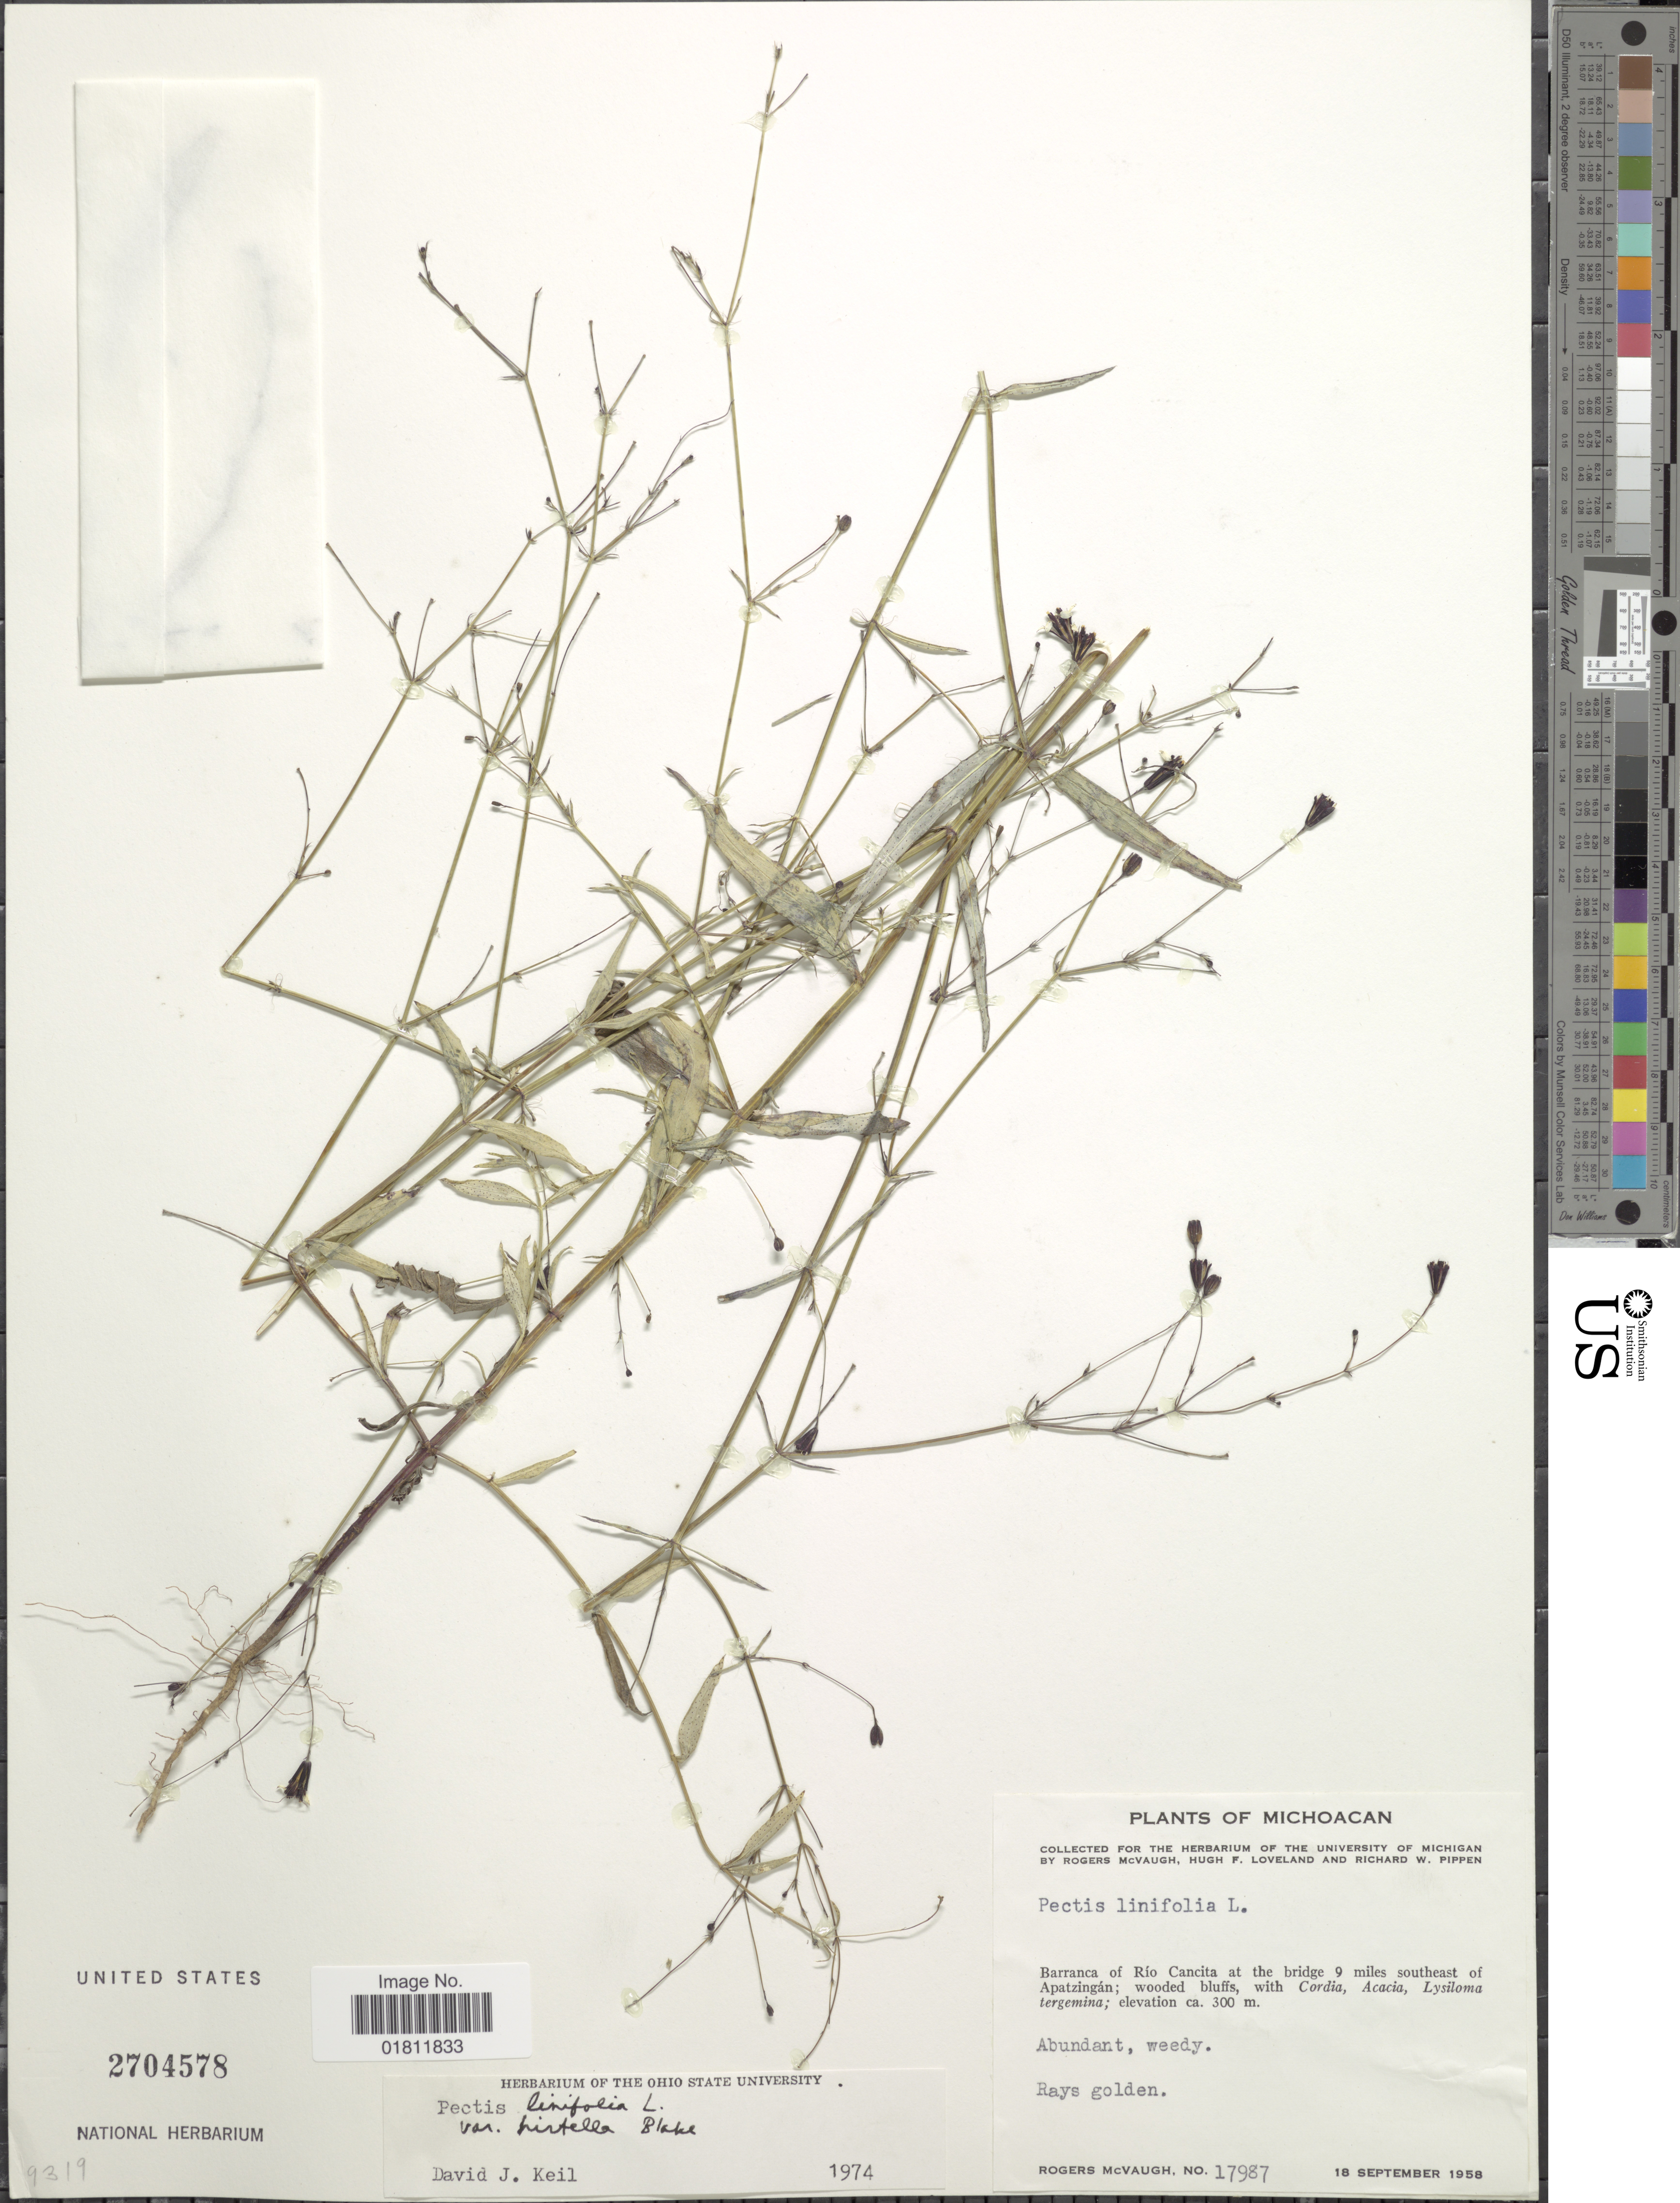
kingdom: Plantae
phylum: Tracheophyta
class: Magnoliopsida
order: Asterales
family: Asteraceae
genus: Pectis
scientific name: Pectis linifolia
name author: L.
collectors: R. McVaugh, H. Loveland & R. W. Pippen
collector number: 17987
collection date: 1958-09-18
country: Mexico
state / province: Michoacán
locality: Michoacan. Barranca of Rio Cancita at the bridge 9 miles southeast of Apatzingan.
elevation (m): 300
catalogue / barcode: US 2704578